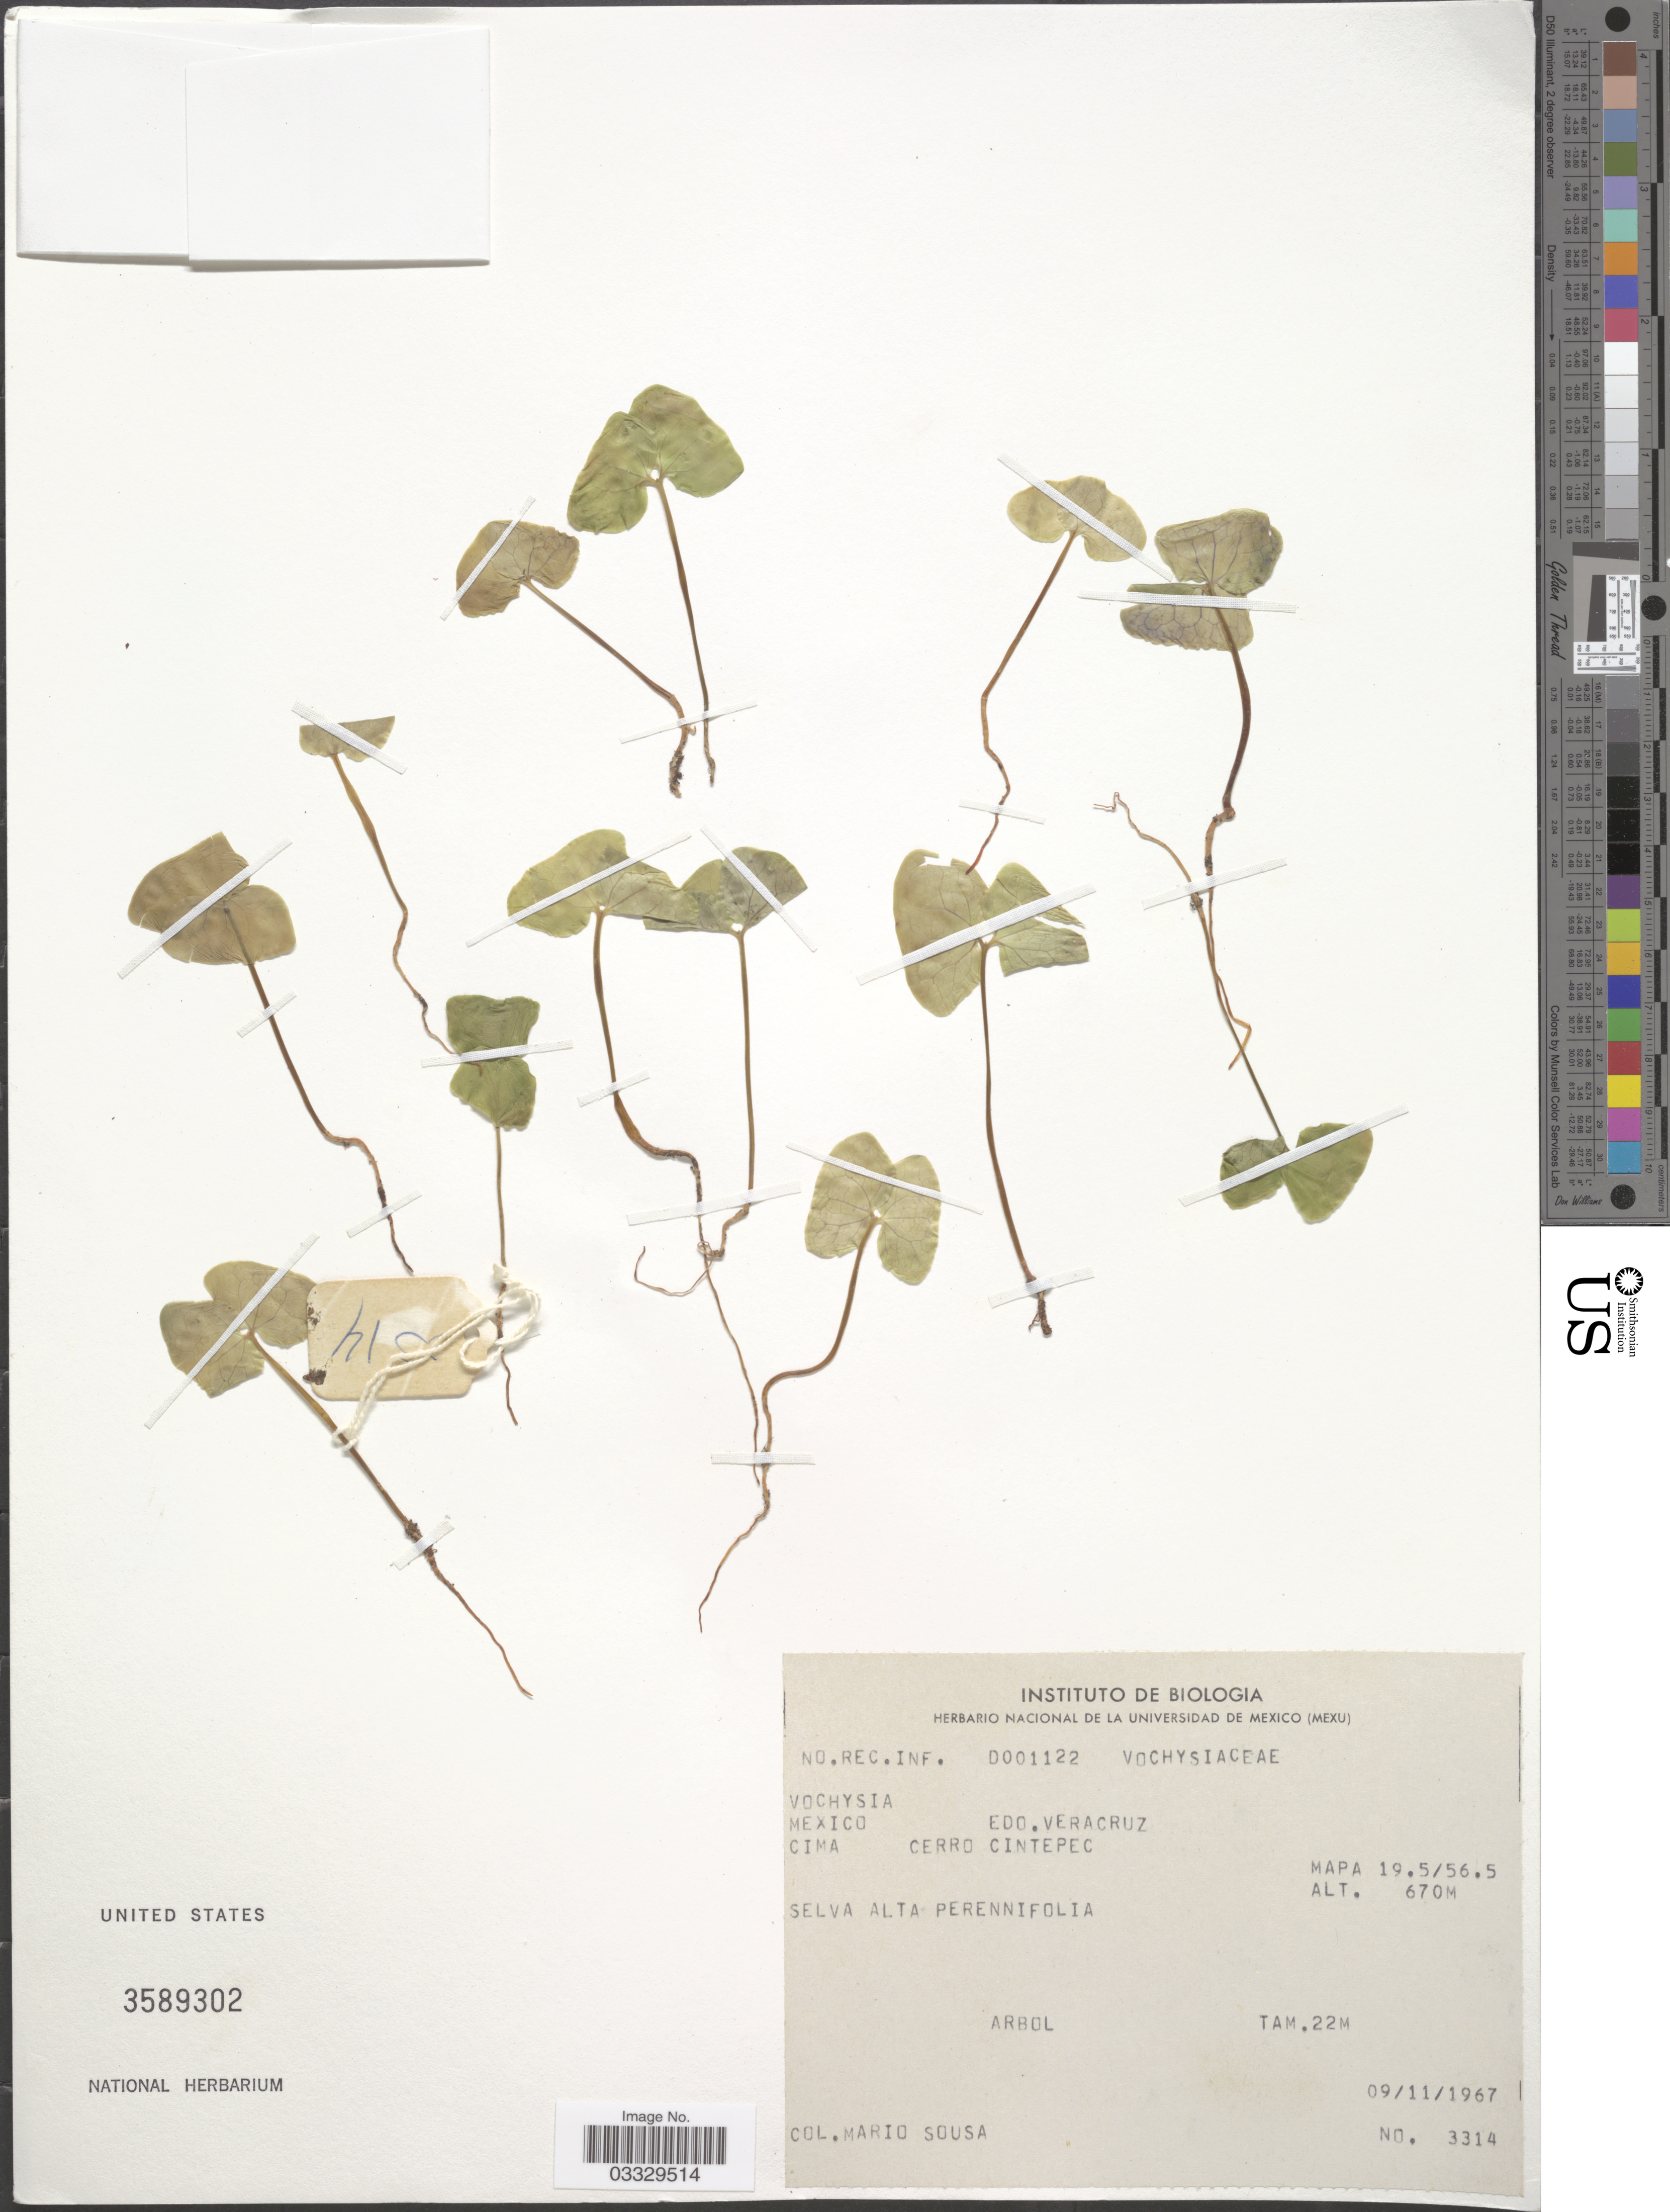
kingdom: Plantae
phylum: Tracheophyta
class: Magnoliopsida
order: Myrtales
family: Vochysiaceae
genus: Vochysia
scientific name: Vochysia sp.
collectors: M. Sousa S.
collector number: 3314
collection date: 1967-11-09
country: Mexico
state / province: Veracruz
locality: Edo. Veracruz. Cima. Cerro Cintepec. Mapa 19.5/56.5.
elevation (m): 670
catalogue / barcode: US 3589302